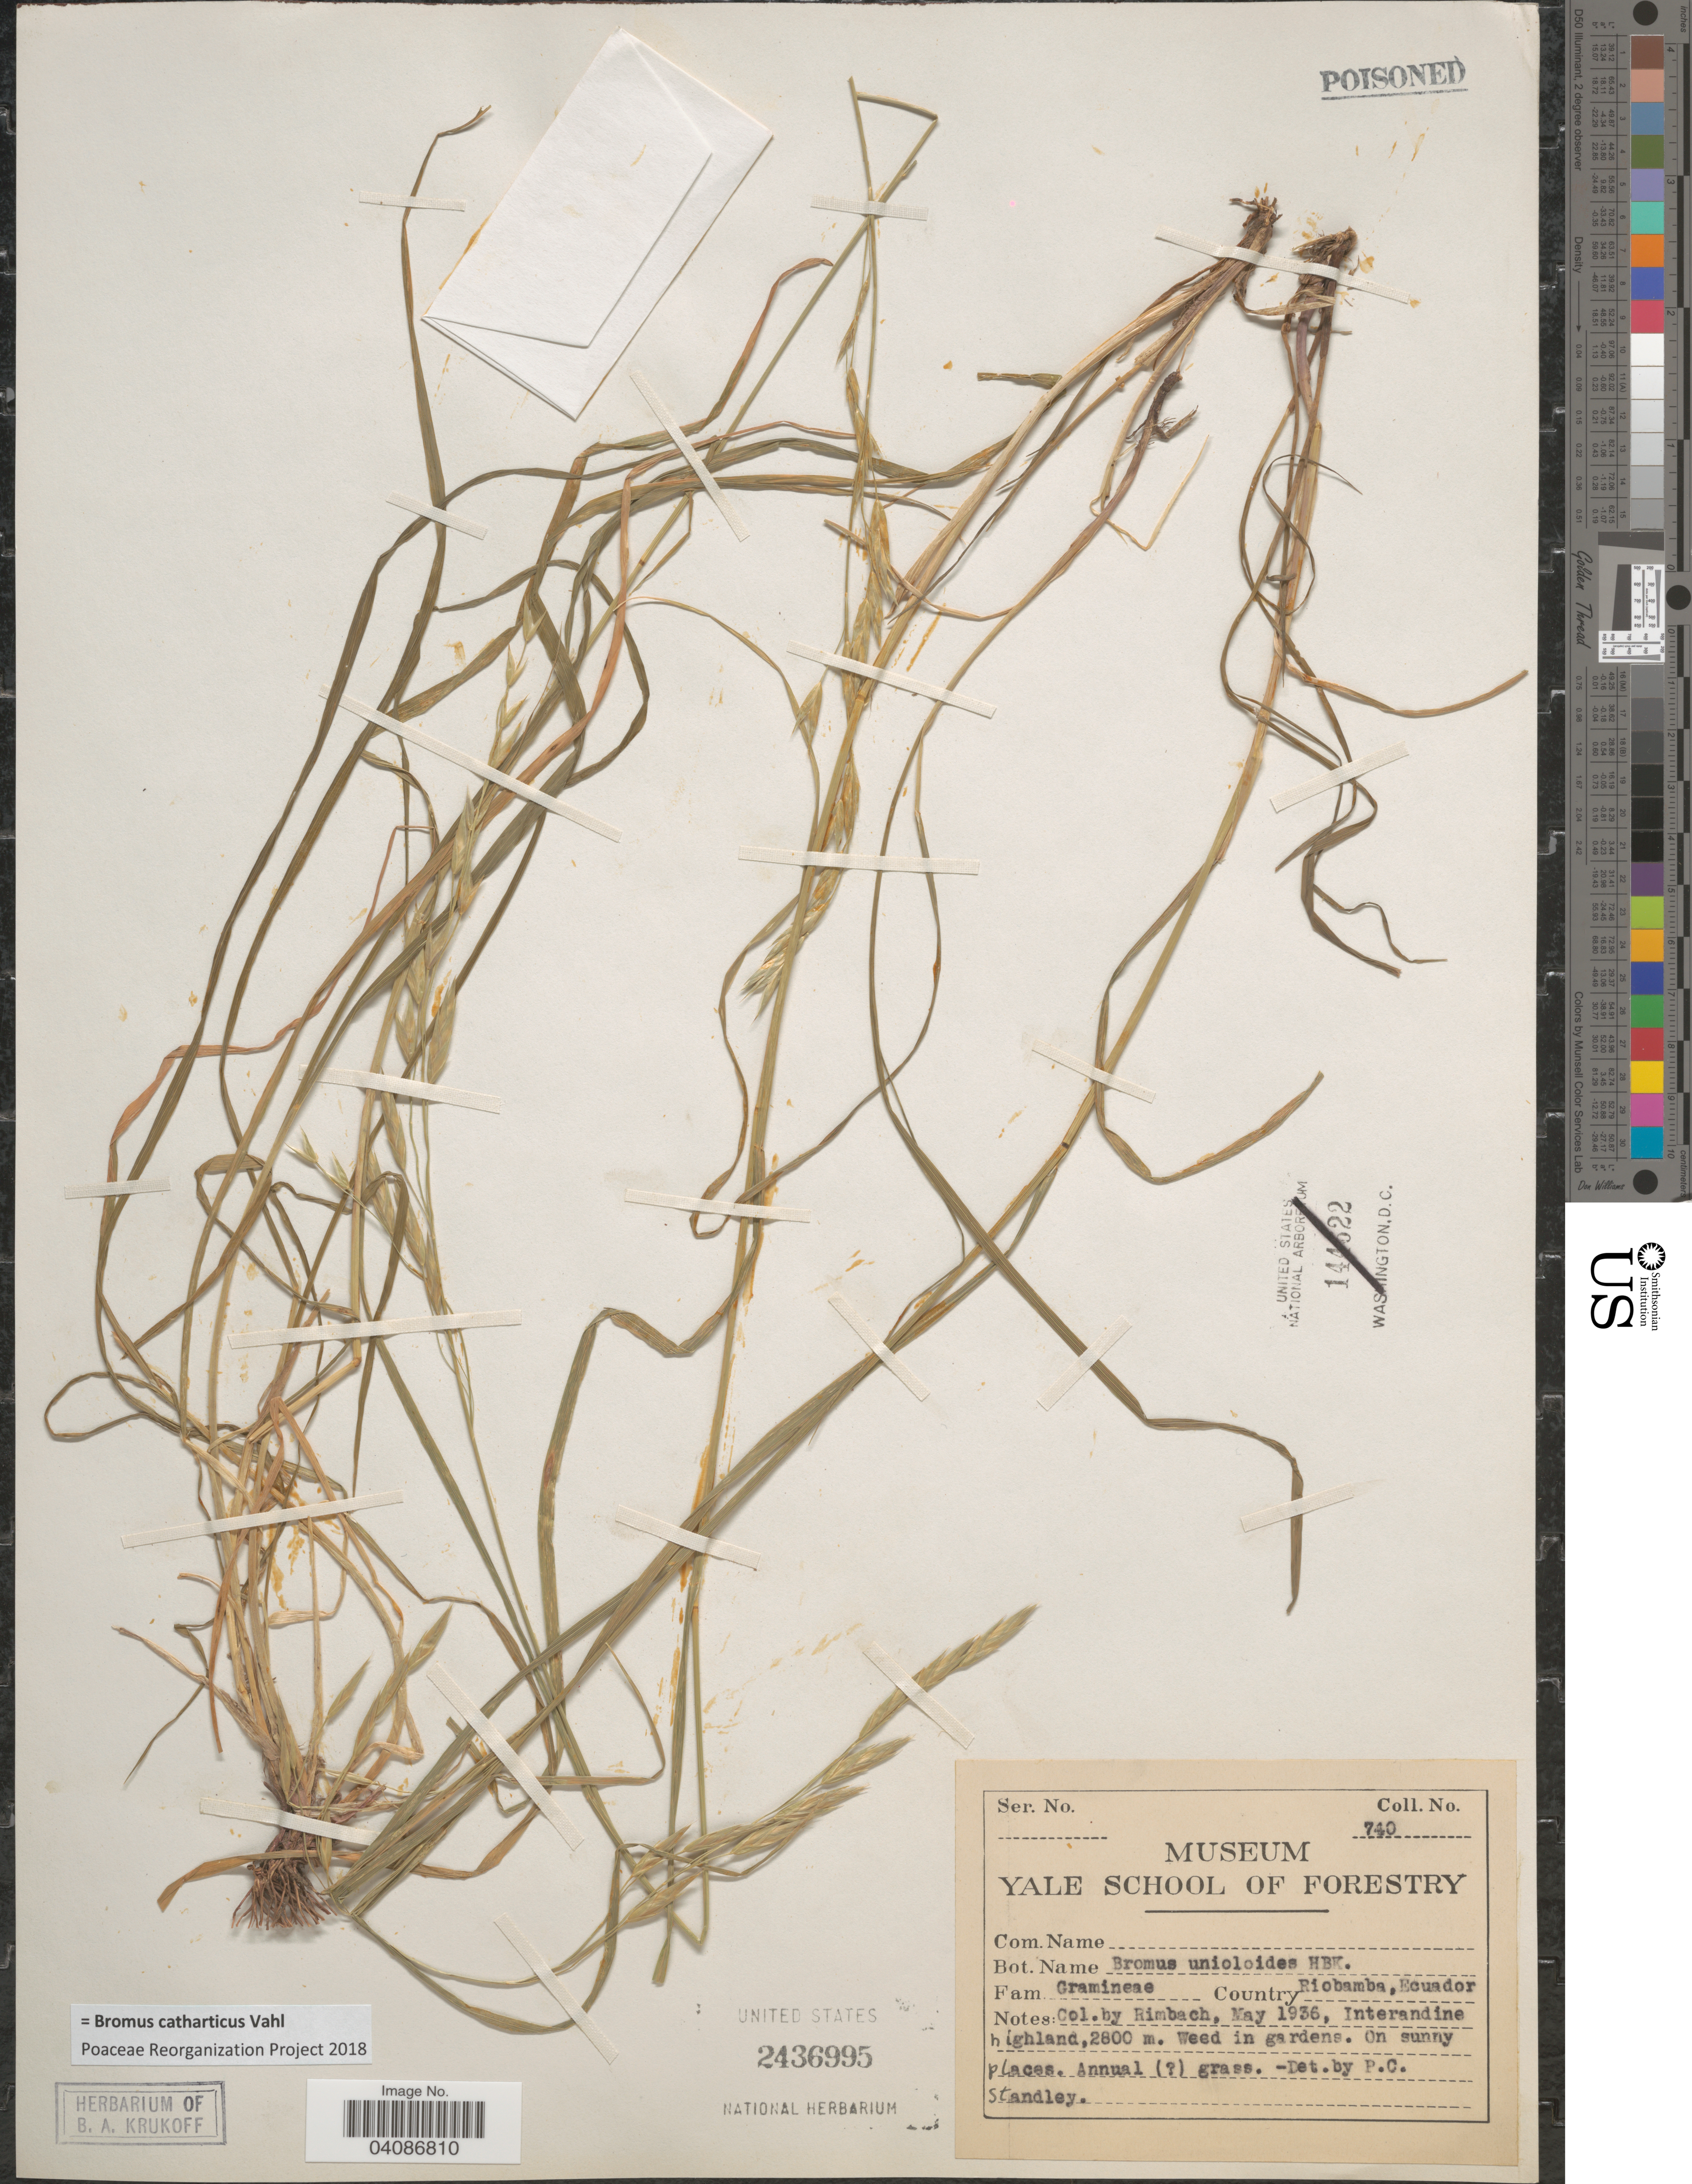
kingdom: Plantae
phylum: Tracheophyta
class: Liliopsida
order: Poales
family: Poaceae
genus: Bromus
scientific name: Bromus catharticus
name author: Vahl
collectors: Rimbach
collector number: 740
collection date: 1936-05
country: Ecuador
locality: Riobamba. Interandine highland.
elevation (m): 2800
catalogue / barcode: US 2436995